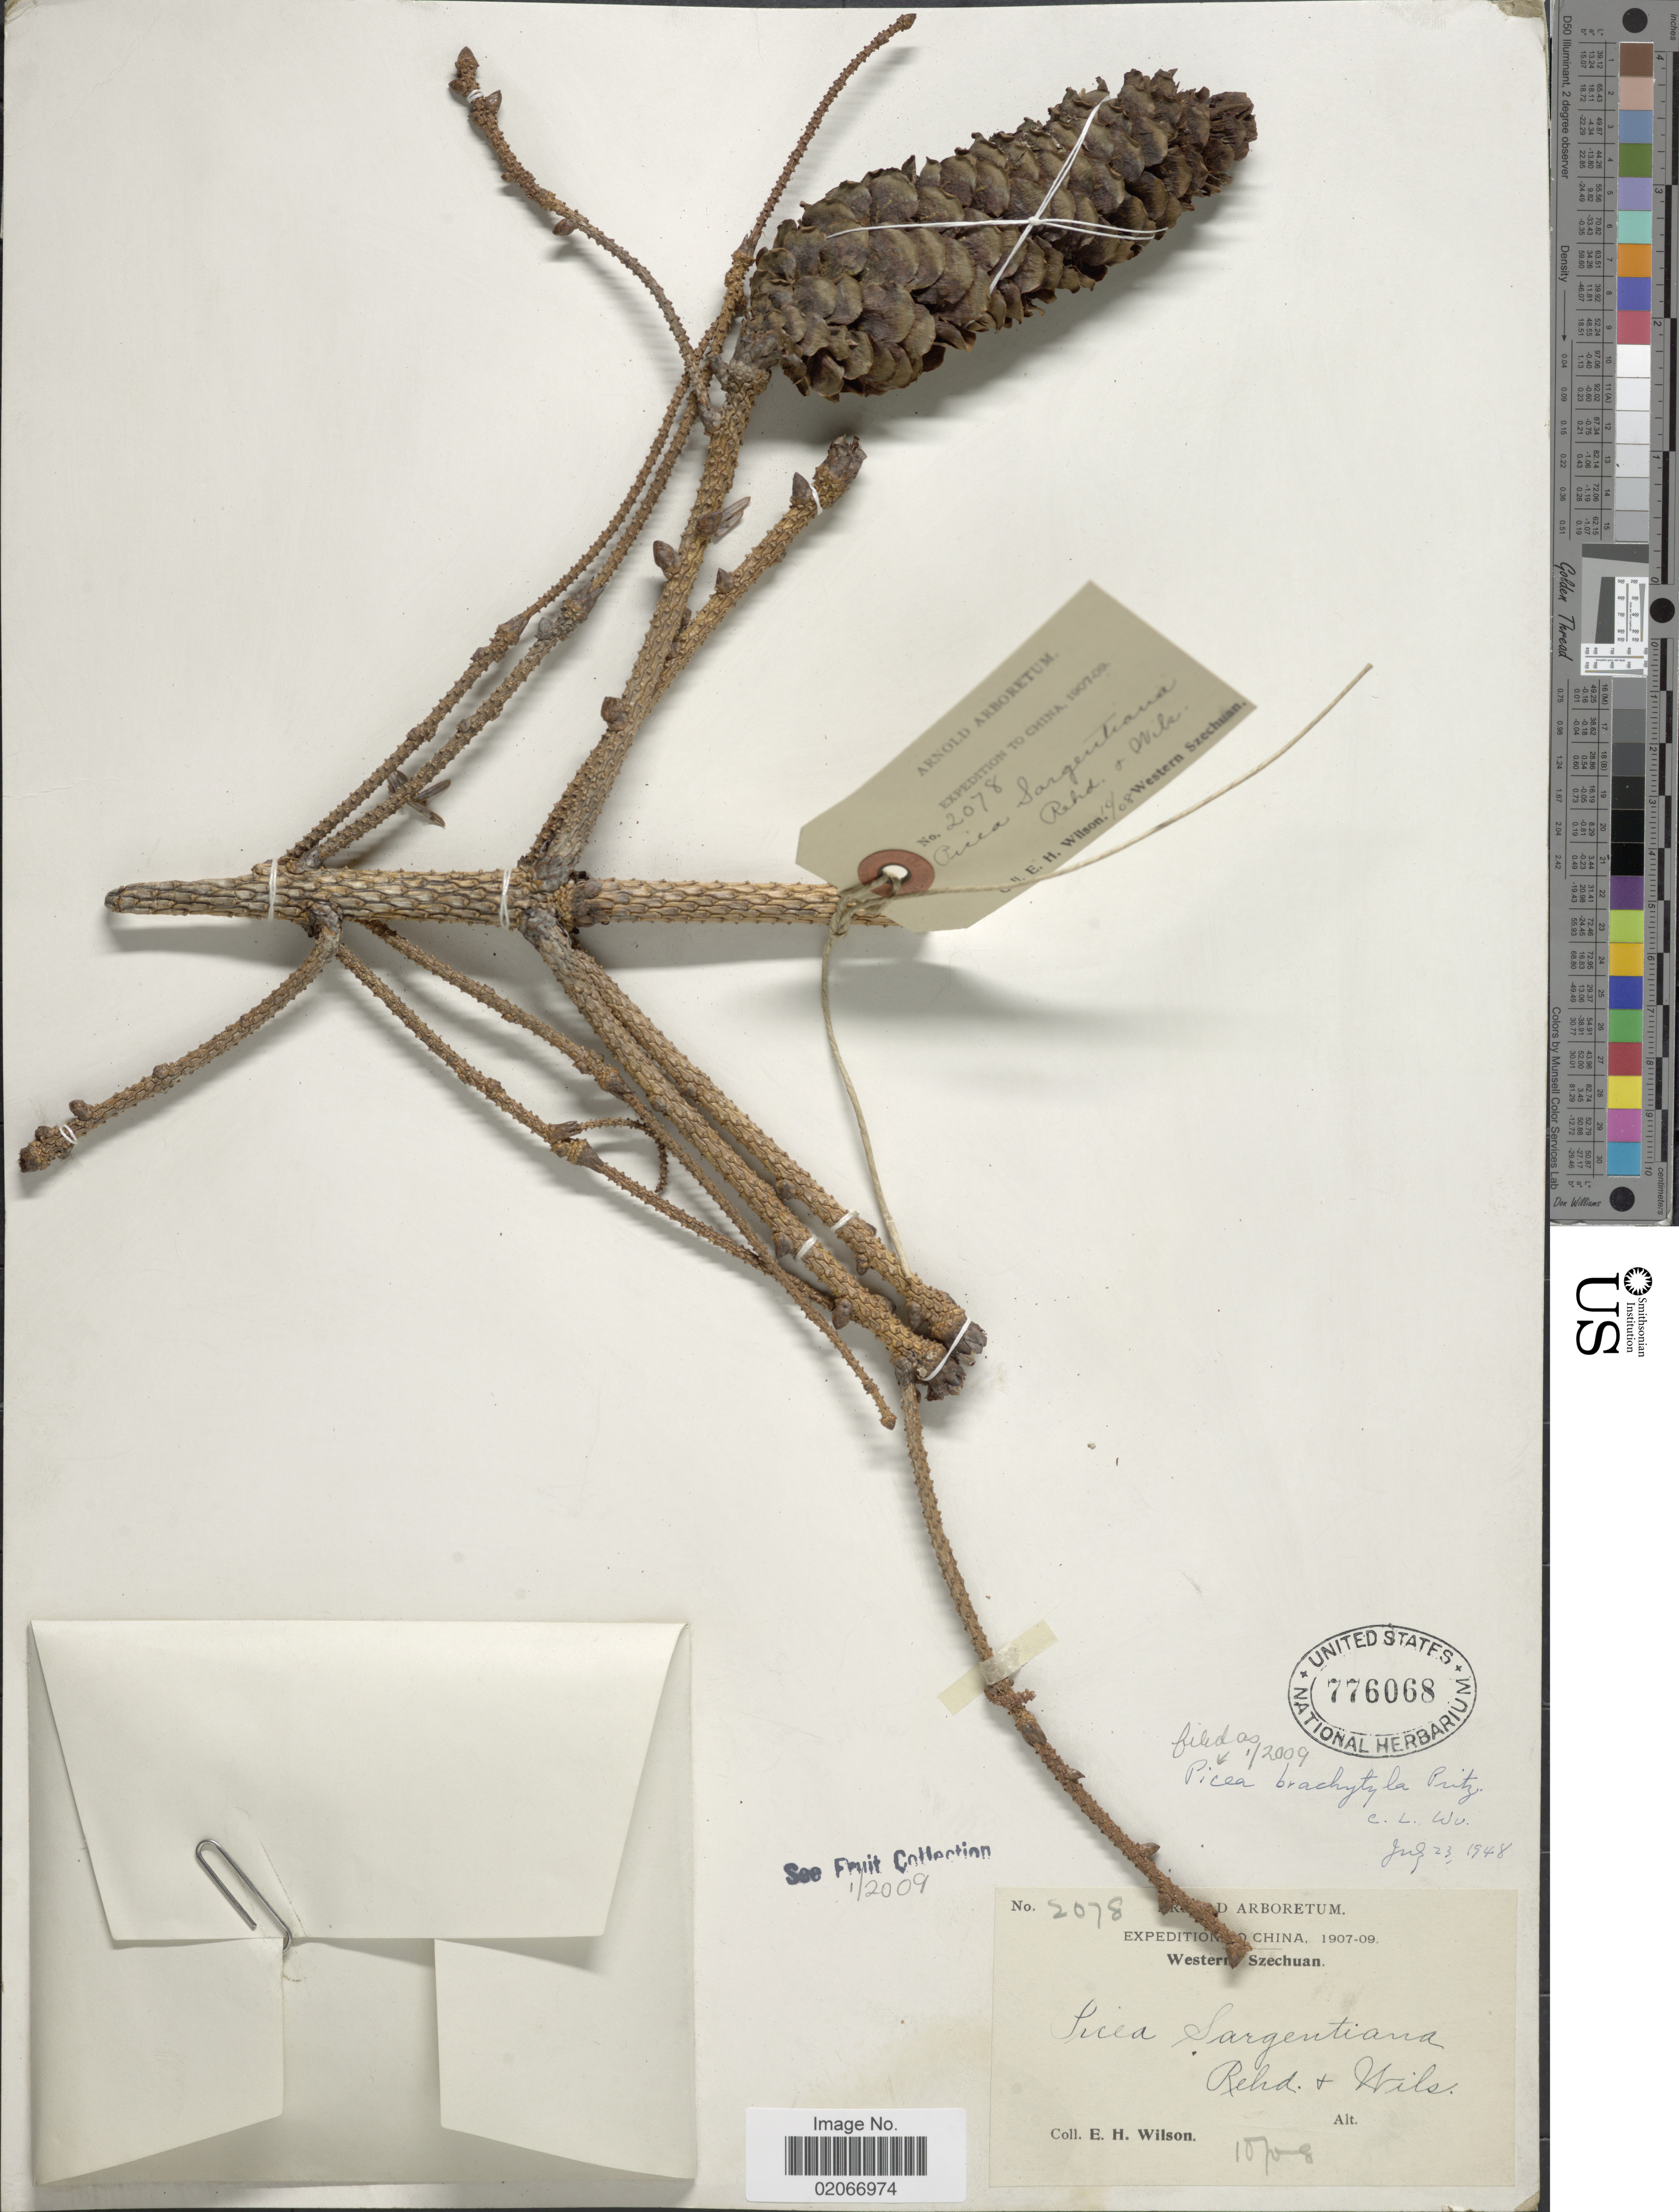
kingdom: Plantae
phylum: Tracheophyta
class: Pinopsida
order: Pinales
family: Pinaceae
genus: Picea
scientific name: Picea brachytyla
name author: (Franch.) E. Pritz.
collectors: E. Wilson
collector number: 2078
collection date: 1908-10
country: China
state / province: Sichuan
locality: Western Szechuan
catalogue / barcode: US 776068